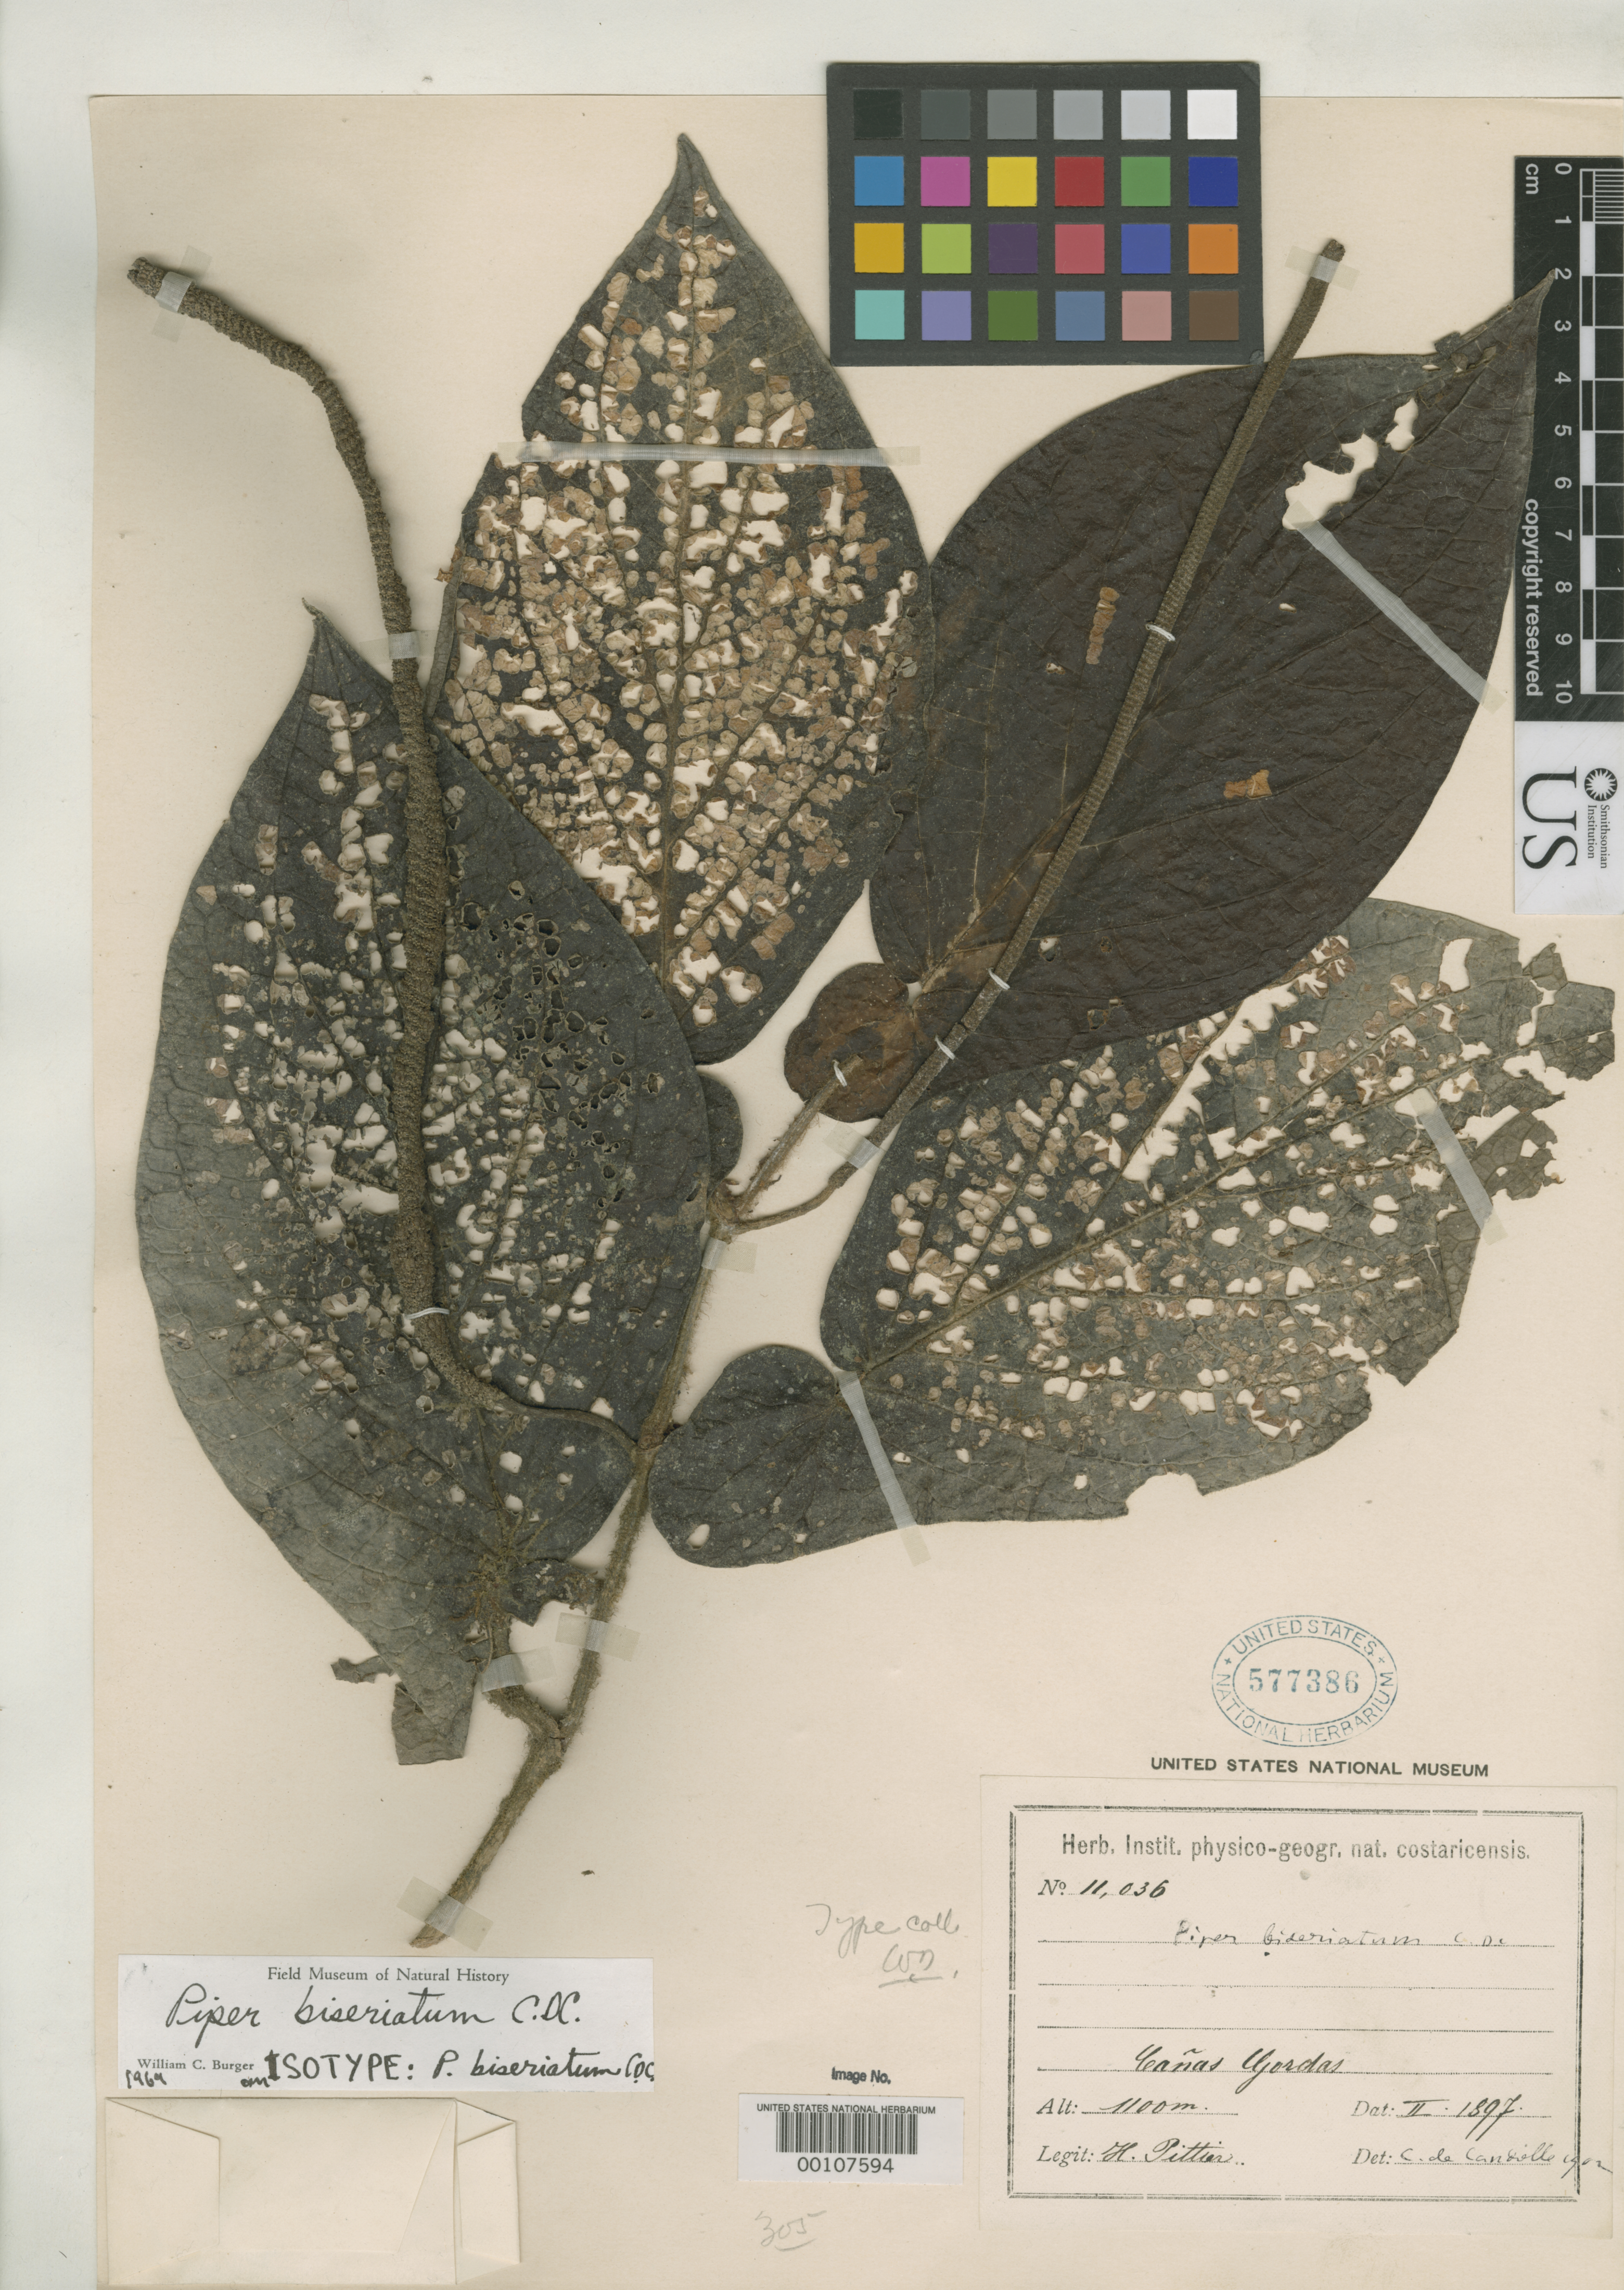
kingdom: Plantae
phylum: Tracheophyta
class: Magnoliopsida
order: Piperales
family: Piperaceae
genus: Piper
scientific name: Piper biseriatum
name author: C. DC.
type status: Type Collection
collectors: H. F. Pittier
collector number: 11036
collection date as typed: Feb 1897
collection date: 1897-02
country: Costa Rica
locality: Cañas Gordas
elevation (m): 1100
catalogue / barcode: US 577386